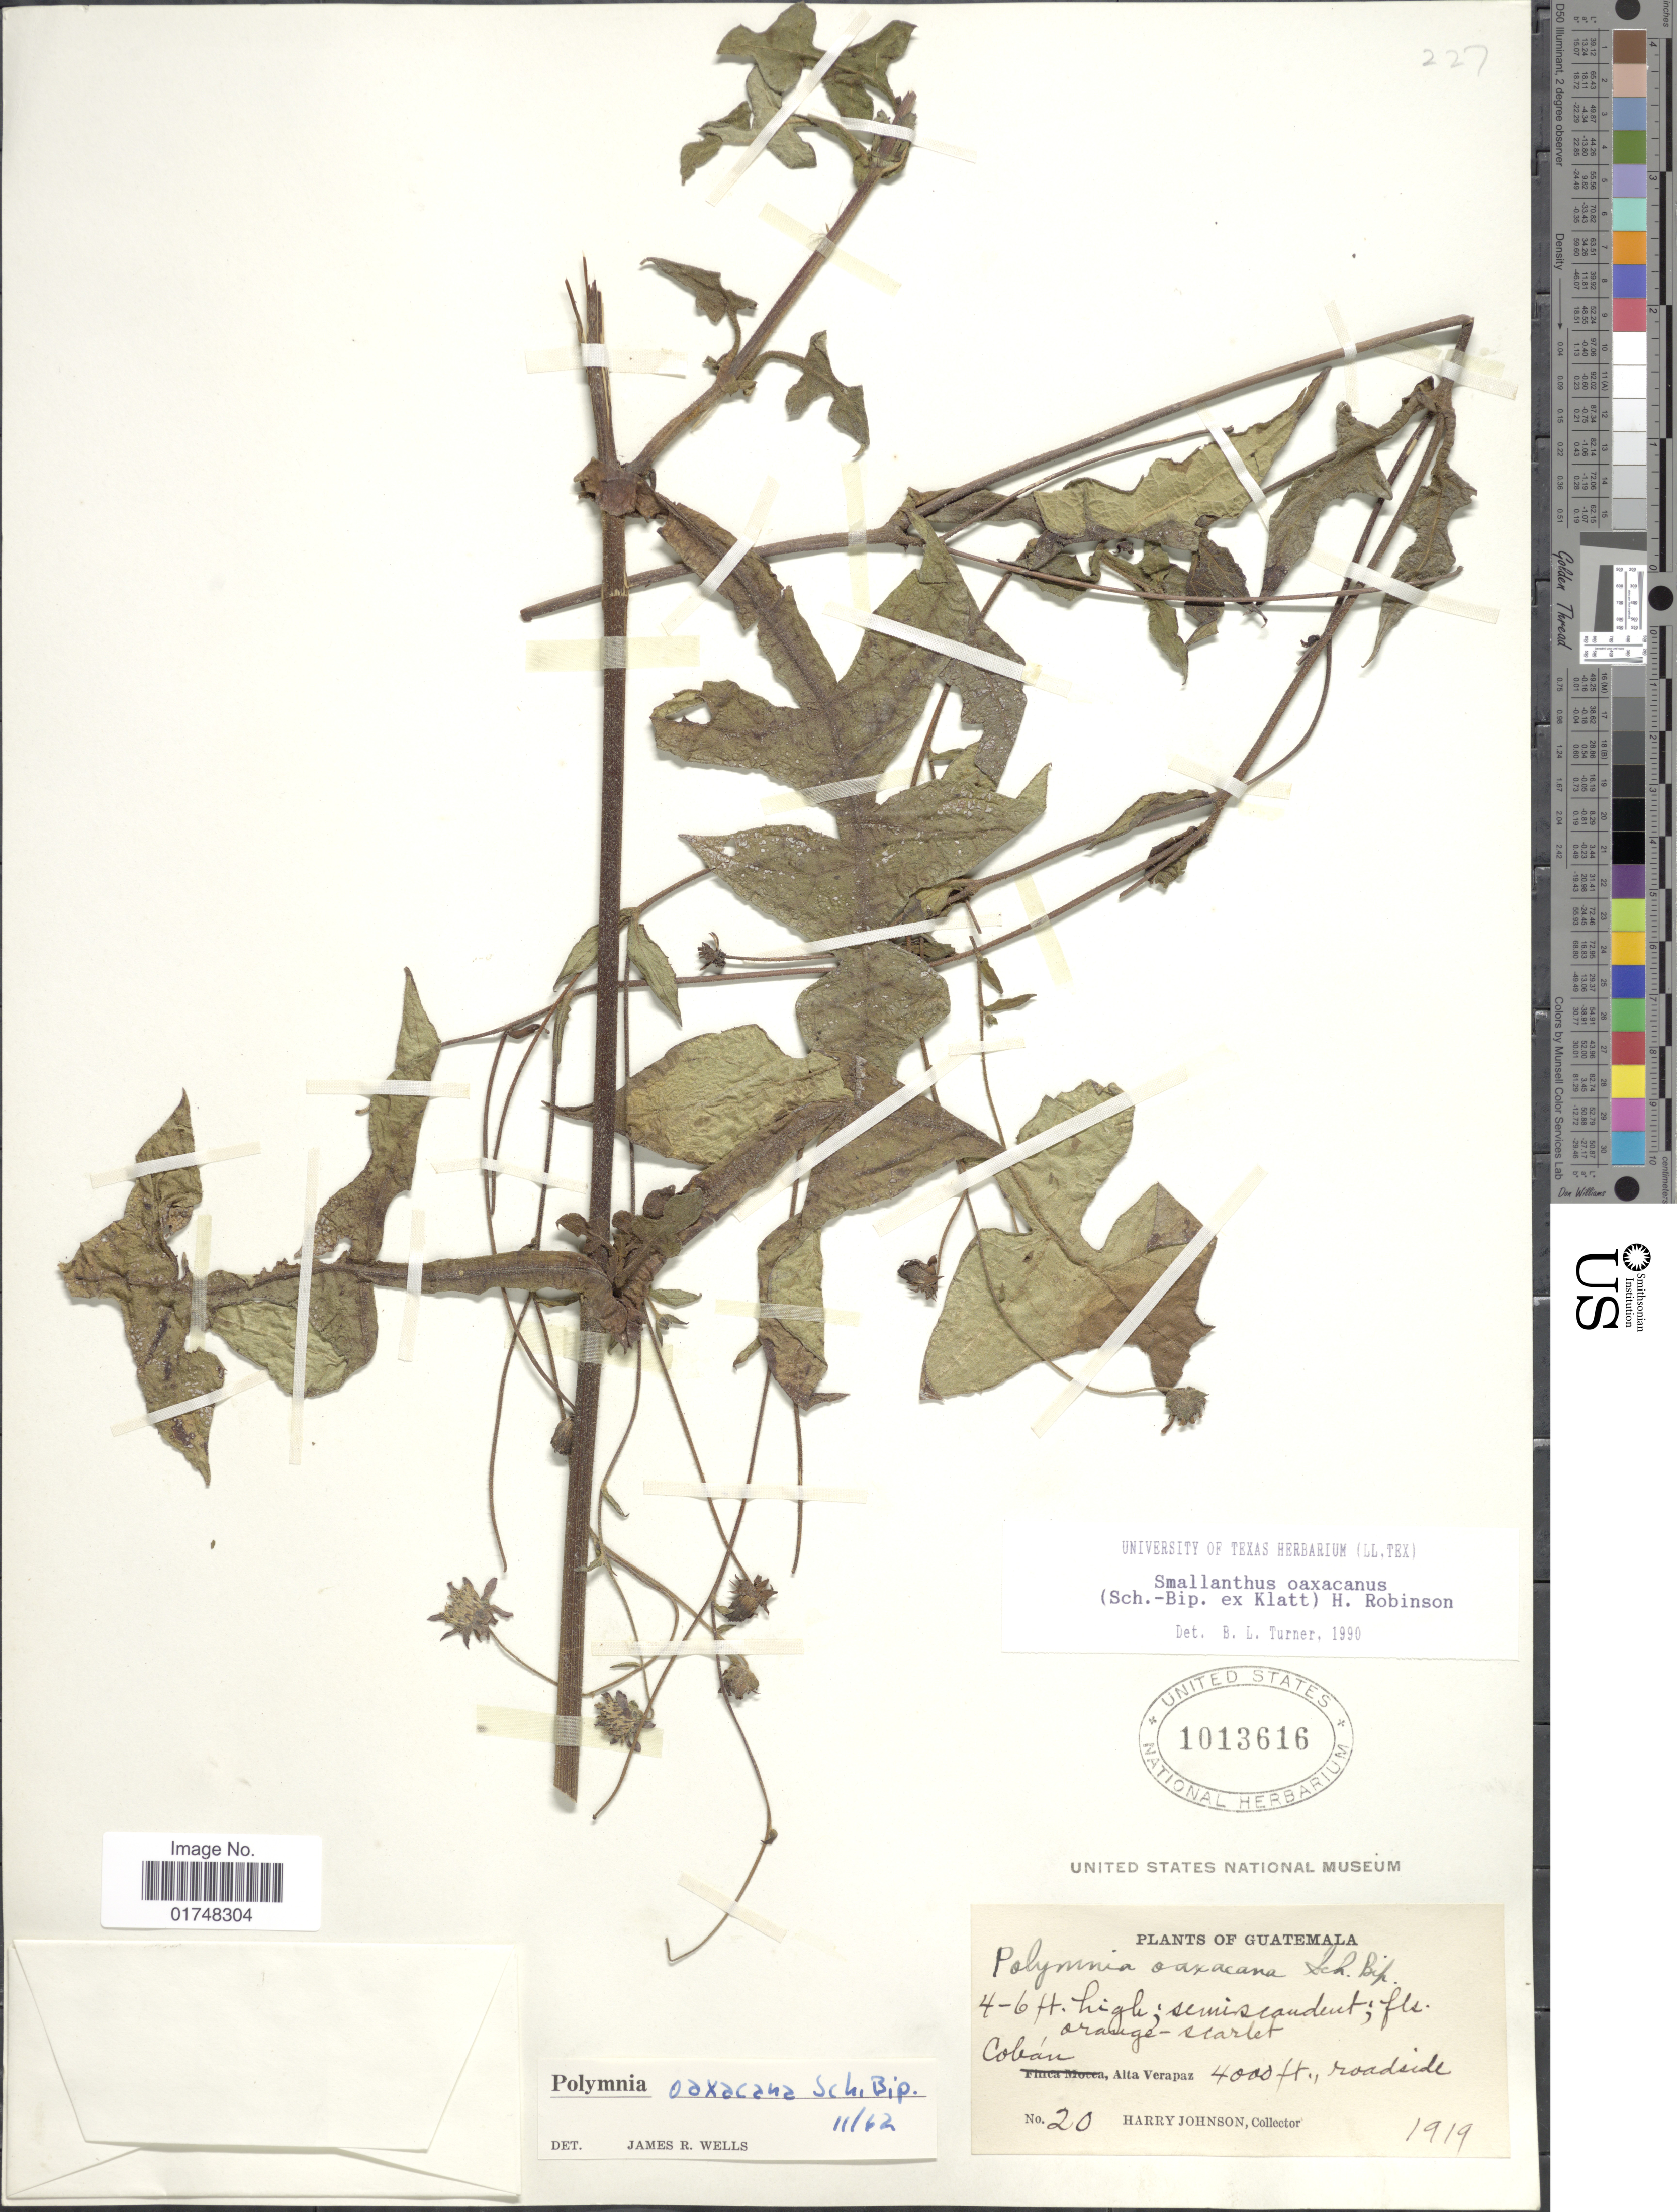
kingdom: Plantae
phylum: Tracheophyta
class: Magnoliopsida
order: Asterales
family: Asteraceae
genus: Smallanthus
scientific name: Smallanthus oaxacanus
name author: (Sch. Bip. ex Klatt) H. Rob.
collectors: H. Johnson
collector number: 20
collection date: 1919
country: Guatemala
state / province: Alta Verapaz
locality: Coban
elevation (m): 1219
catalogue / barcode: US 1013616